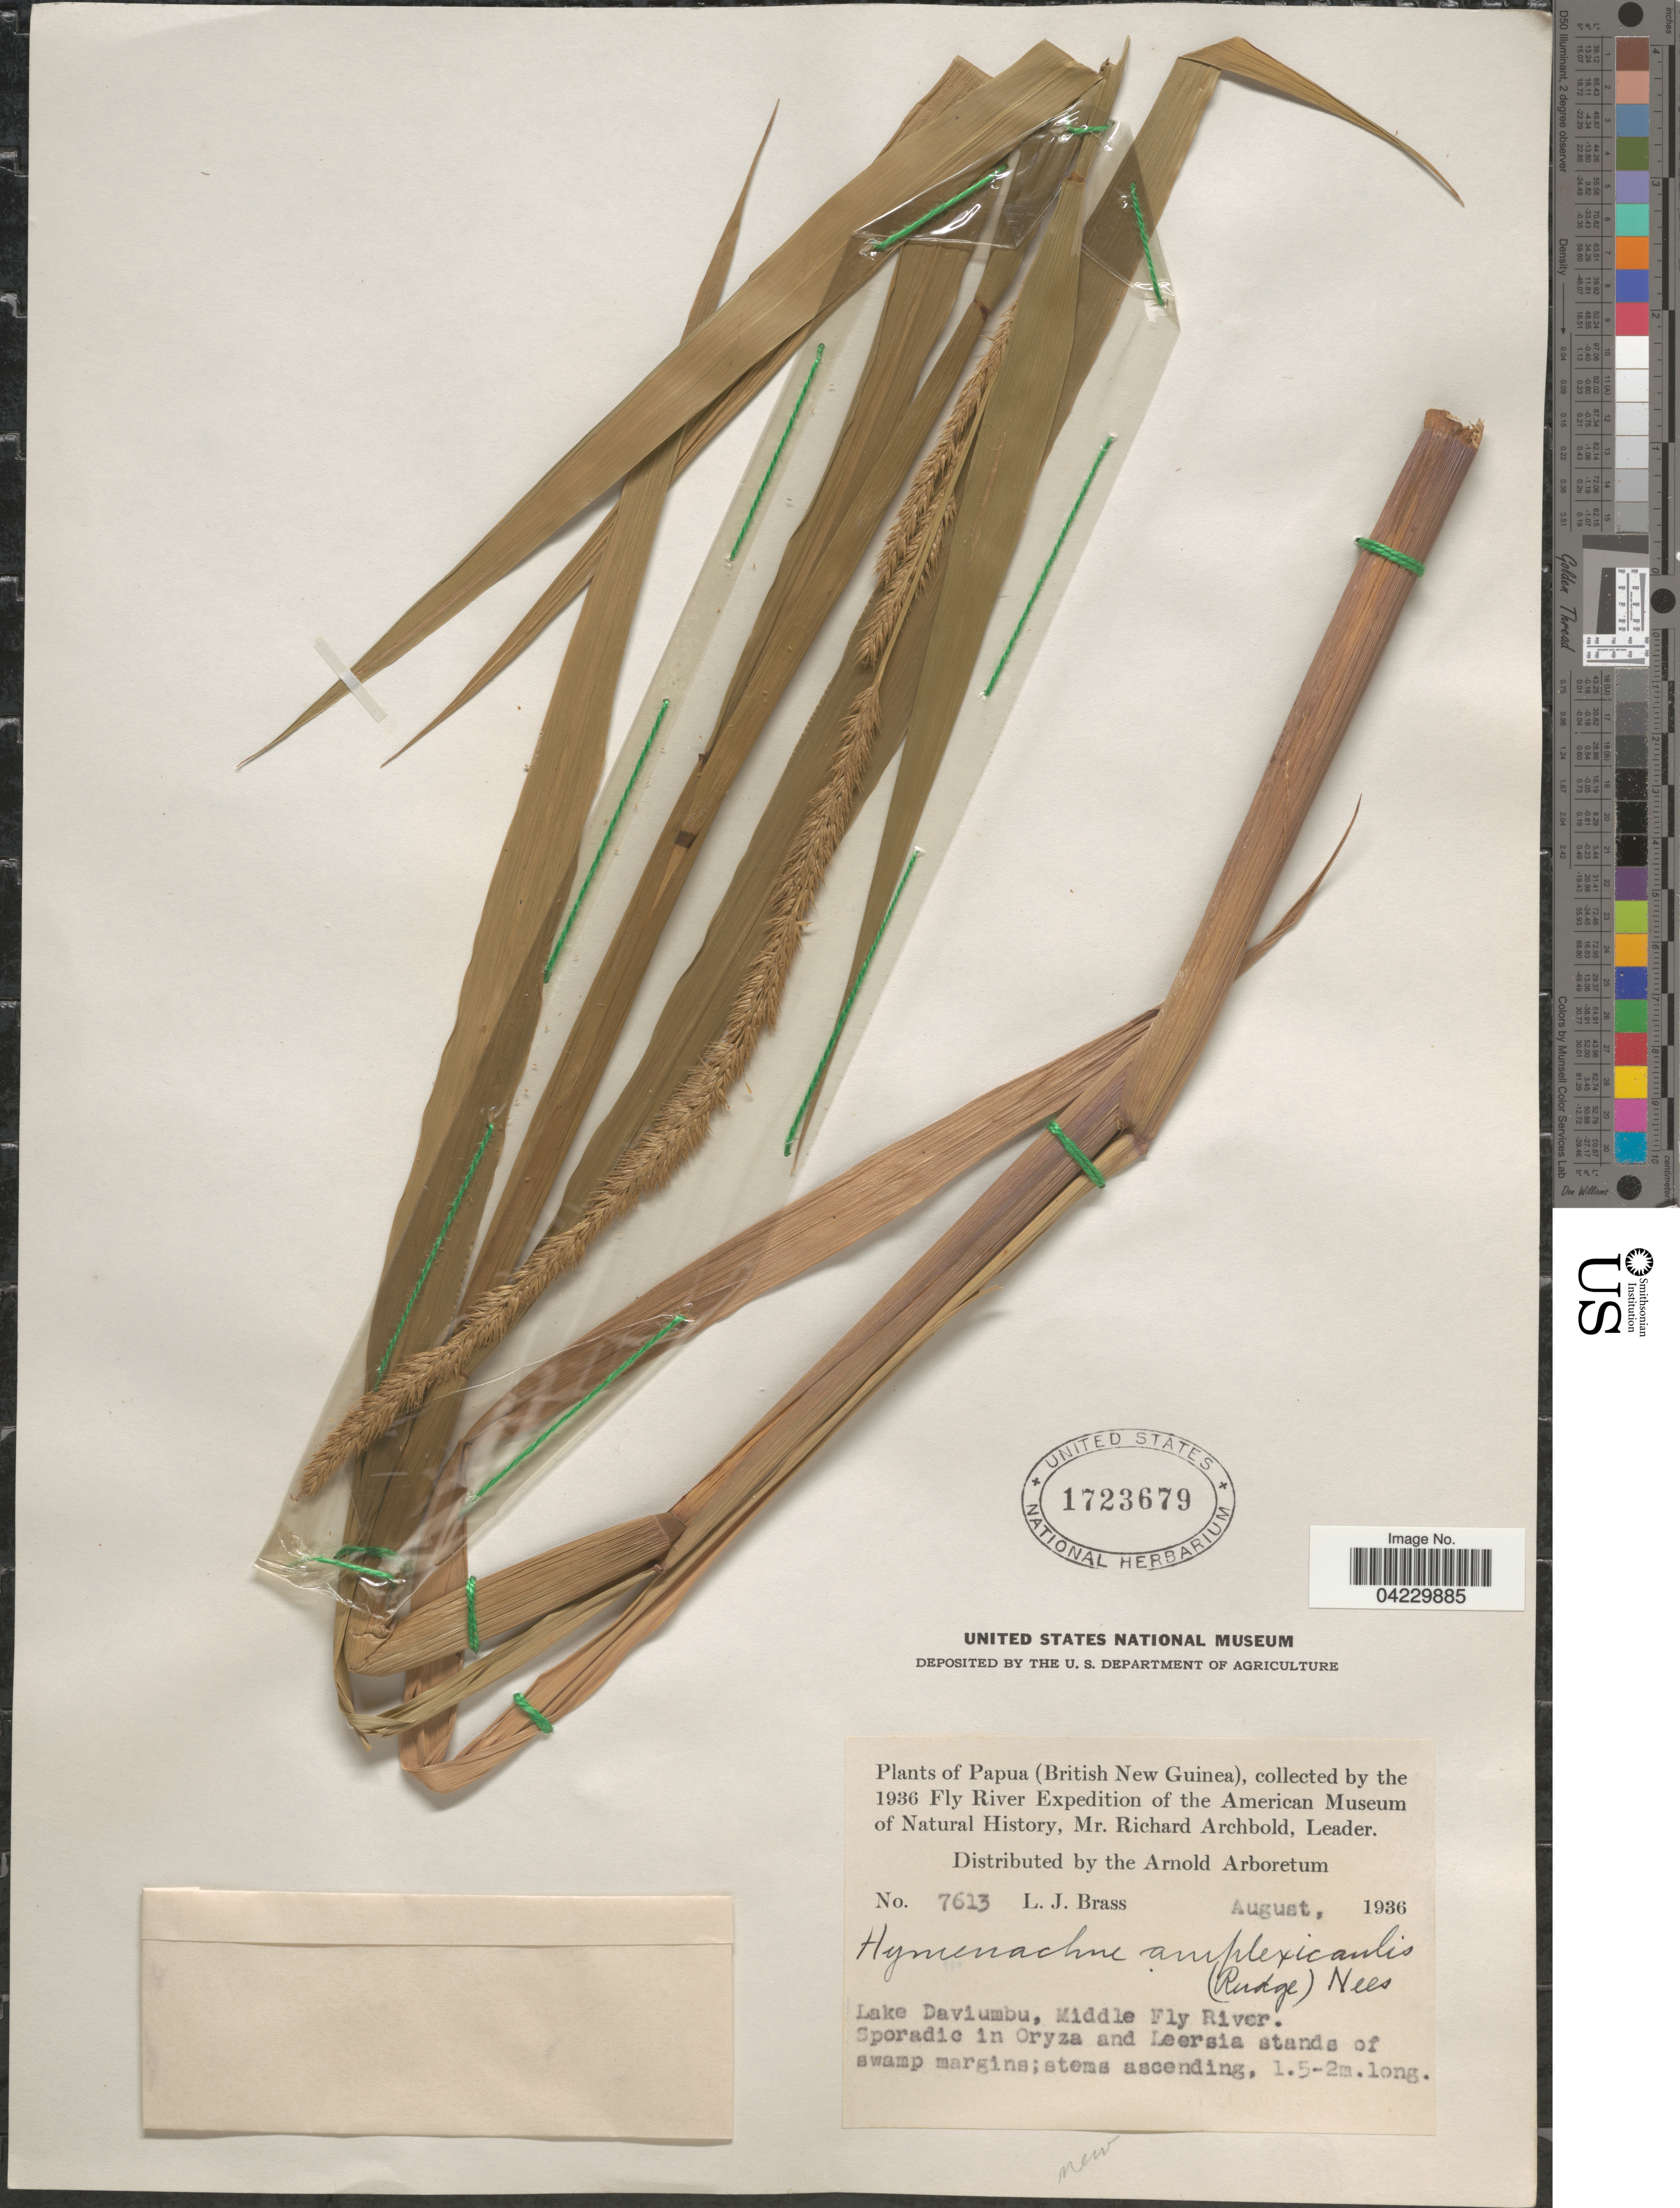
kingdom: Plantae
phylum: Tracheophyta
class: Liliopsida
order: Poales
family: Poaceae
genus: Hymenachne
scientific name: Hymenachne amplexicaulis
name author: (Rudge) Nees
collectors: L. J. Brass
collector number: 7613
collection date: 1936-08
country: Papua New Guinea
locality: Papua (British New Guinea). 1936 Fly River Expedition of the American Museum of Natural History. Lake Daviumbu, Middle Fly River. Sporadic in Oryza and Leersia stands of swamp margins.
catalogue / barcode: US 1723679